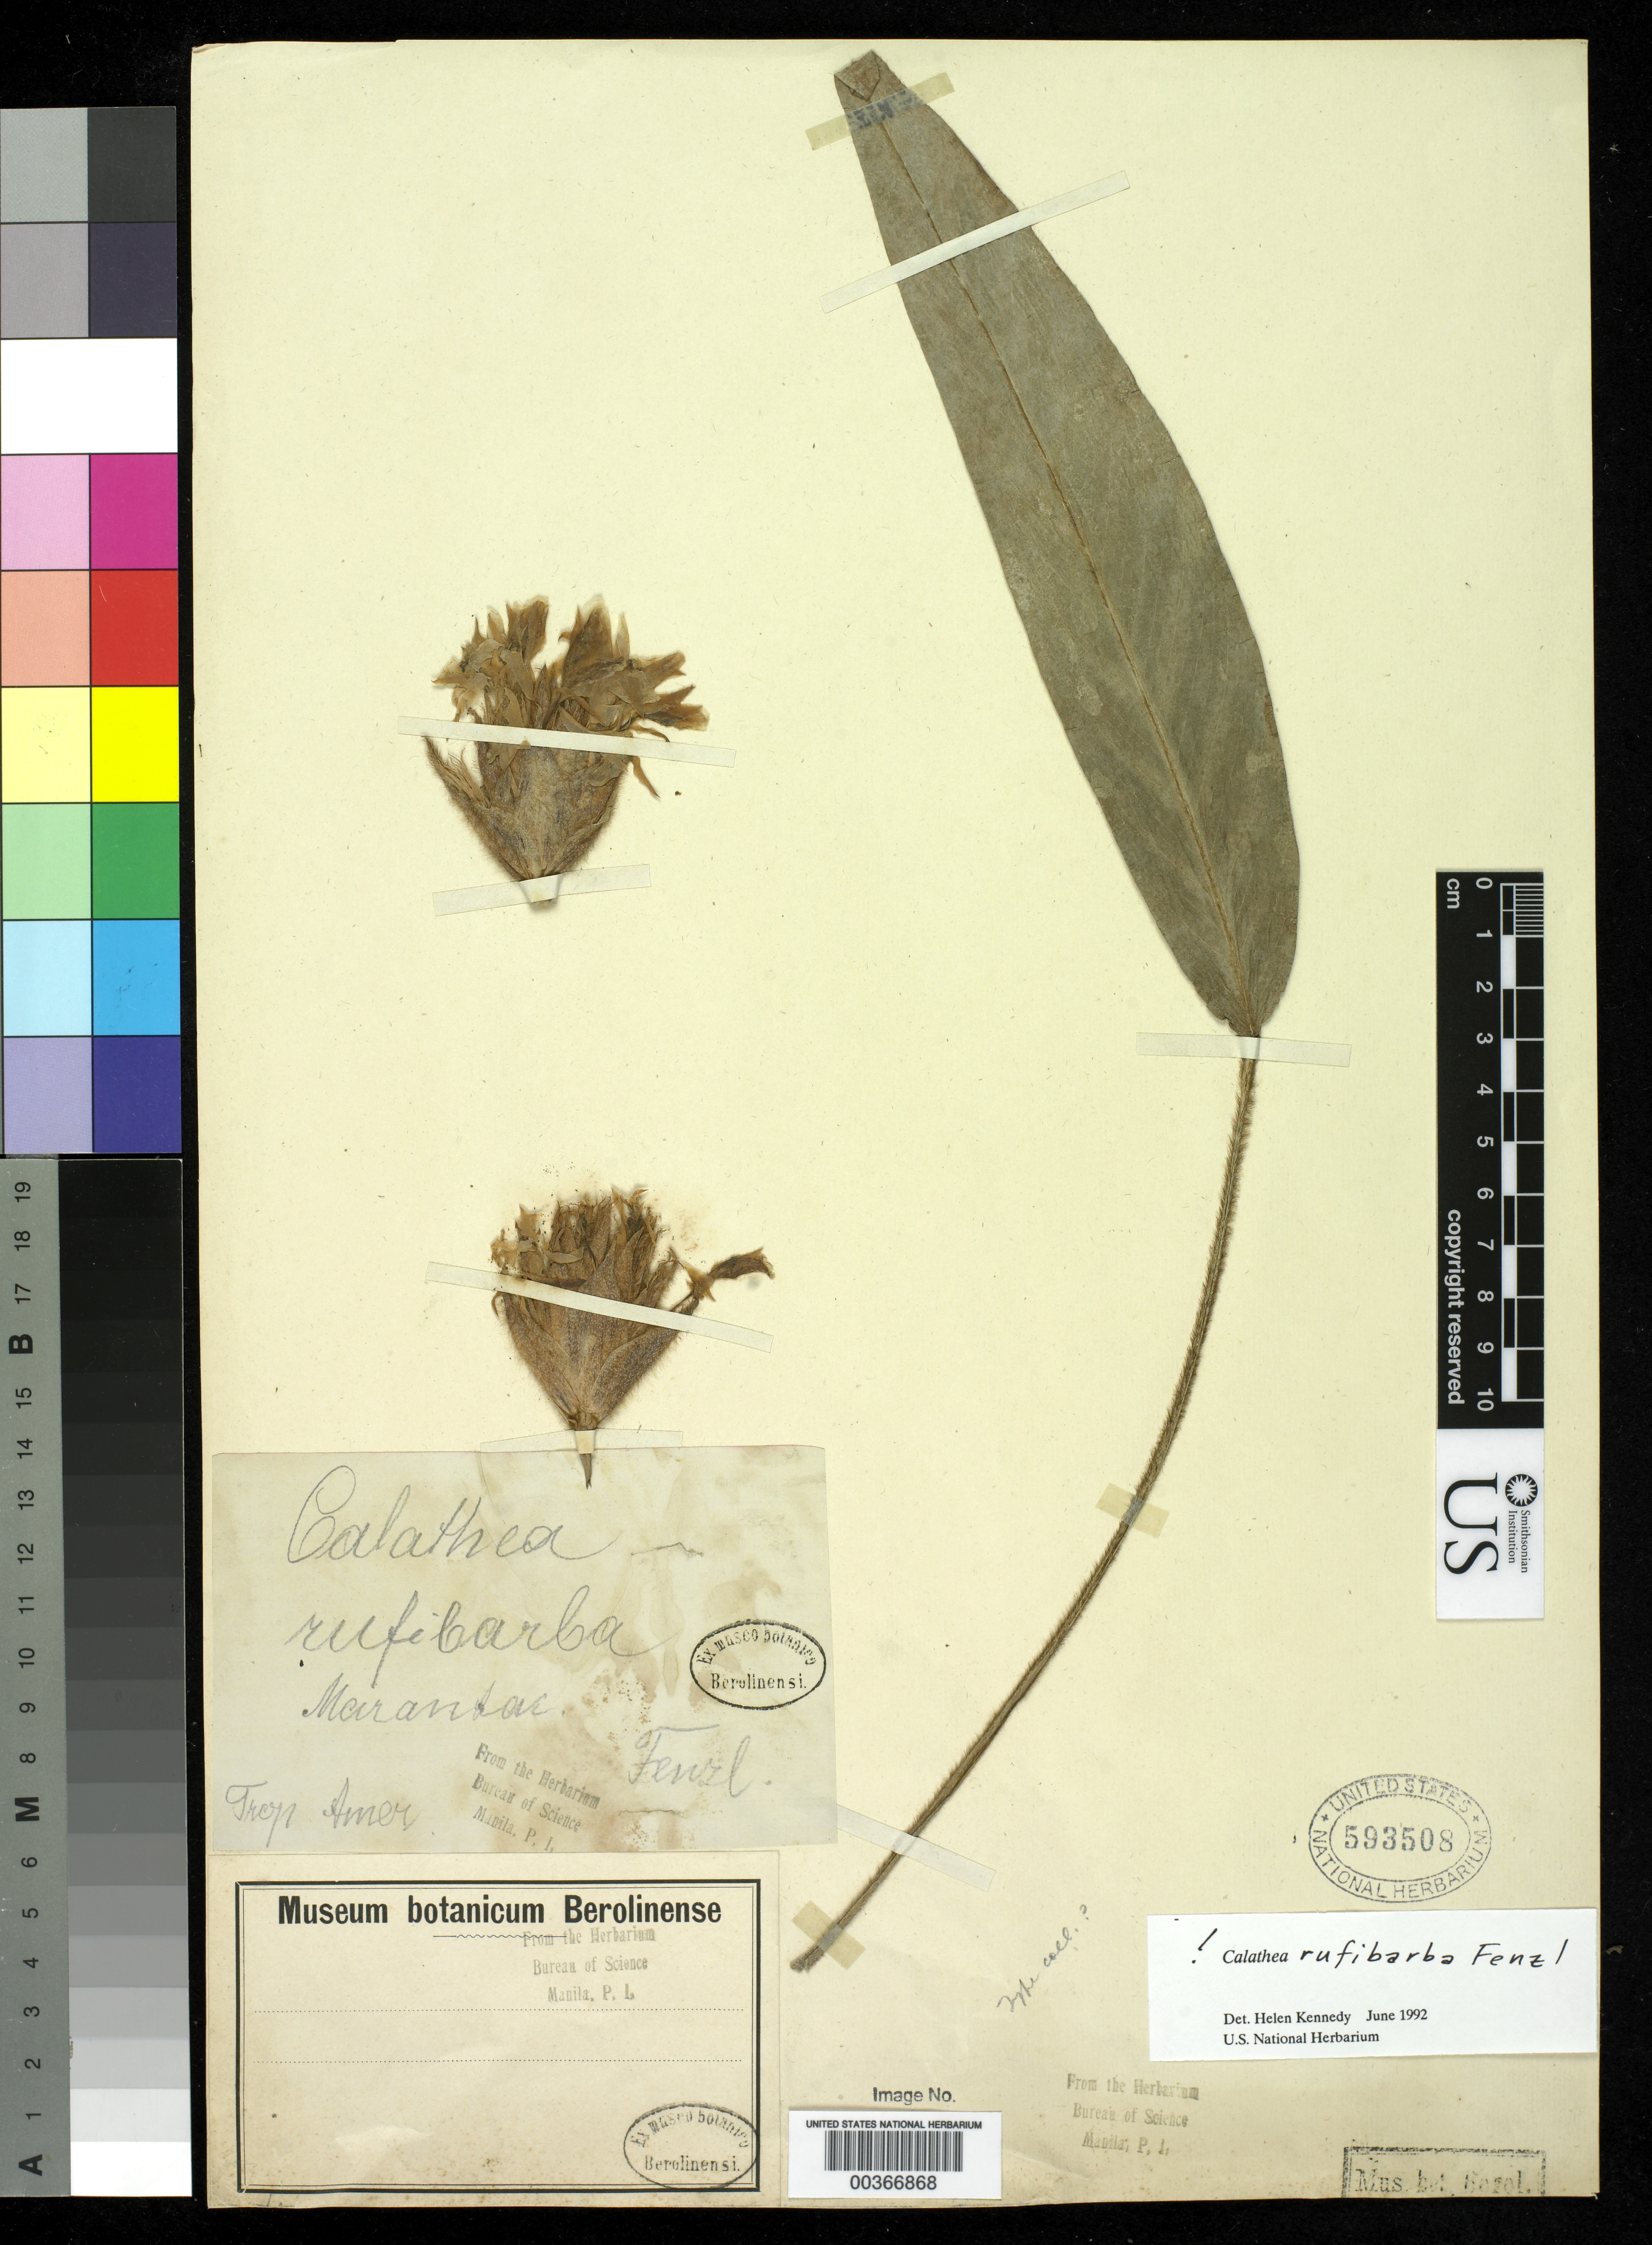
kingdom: Plantae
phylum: Tracheophyta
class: Liliopsida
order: Zingiberales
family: Marantaceae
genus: Goeppertia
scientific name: Goeppertia rufibarba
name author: (Fenzl) Borchs. & S. Suárez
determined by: Strong, M. T., (US), Smithsonian Institution - National Museum of Natural History (UNITED STATES)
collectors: É. Fenzl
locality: Trop amer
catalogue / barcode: US 593508